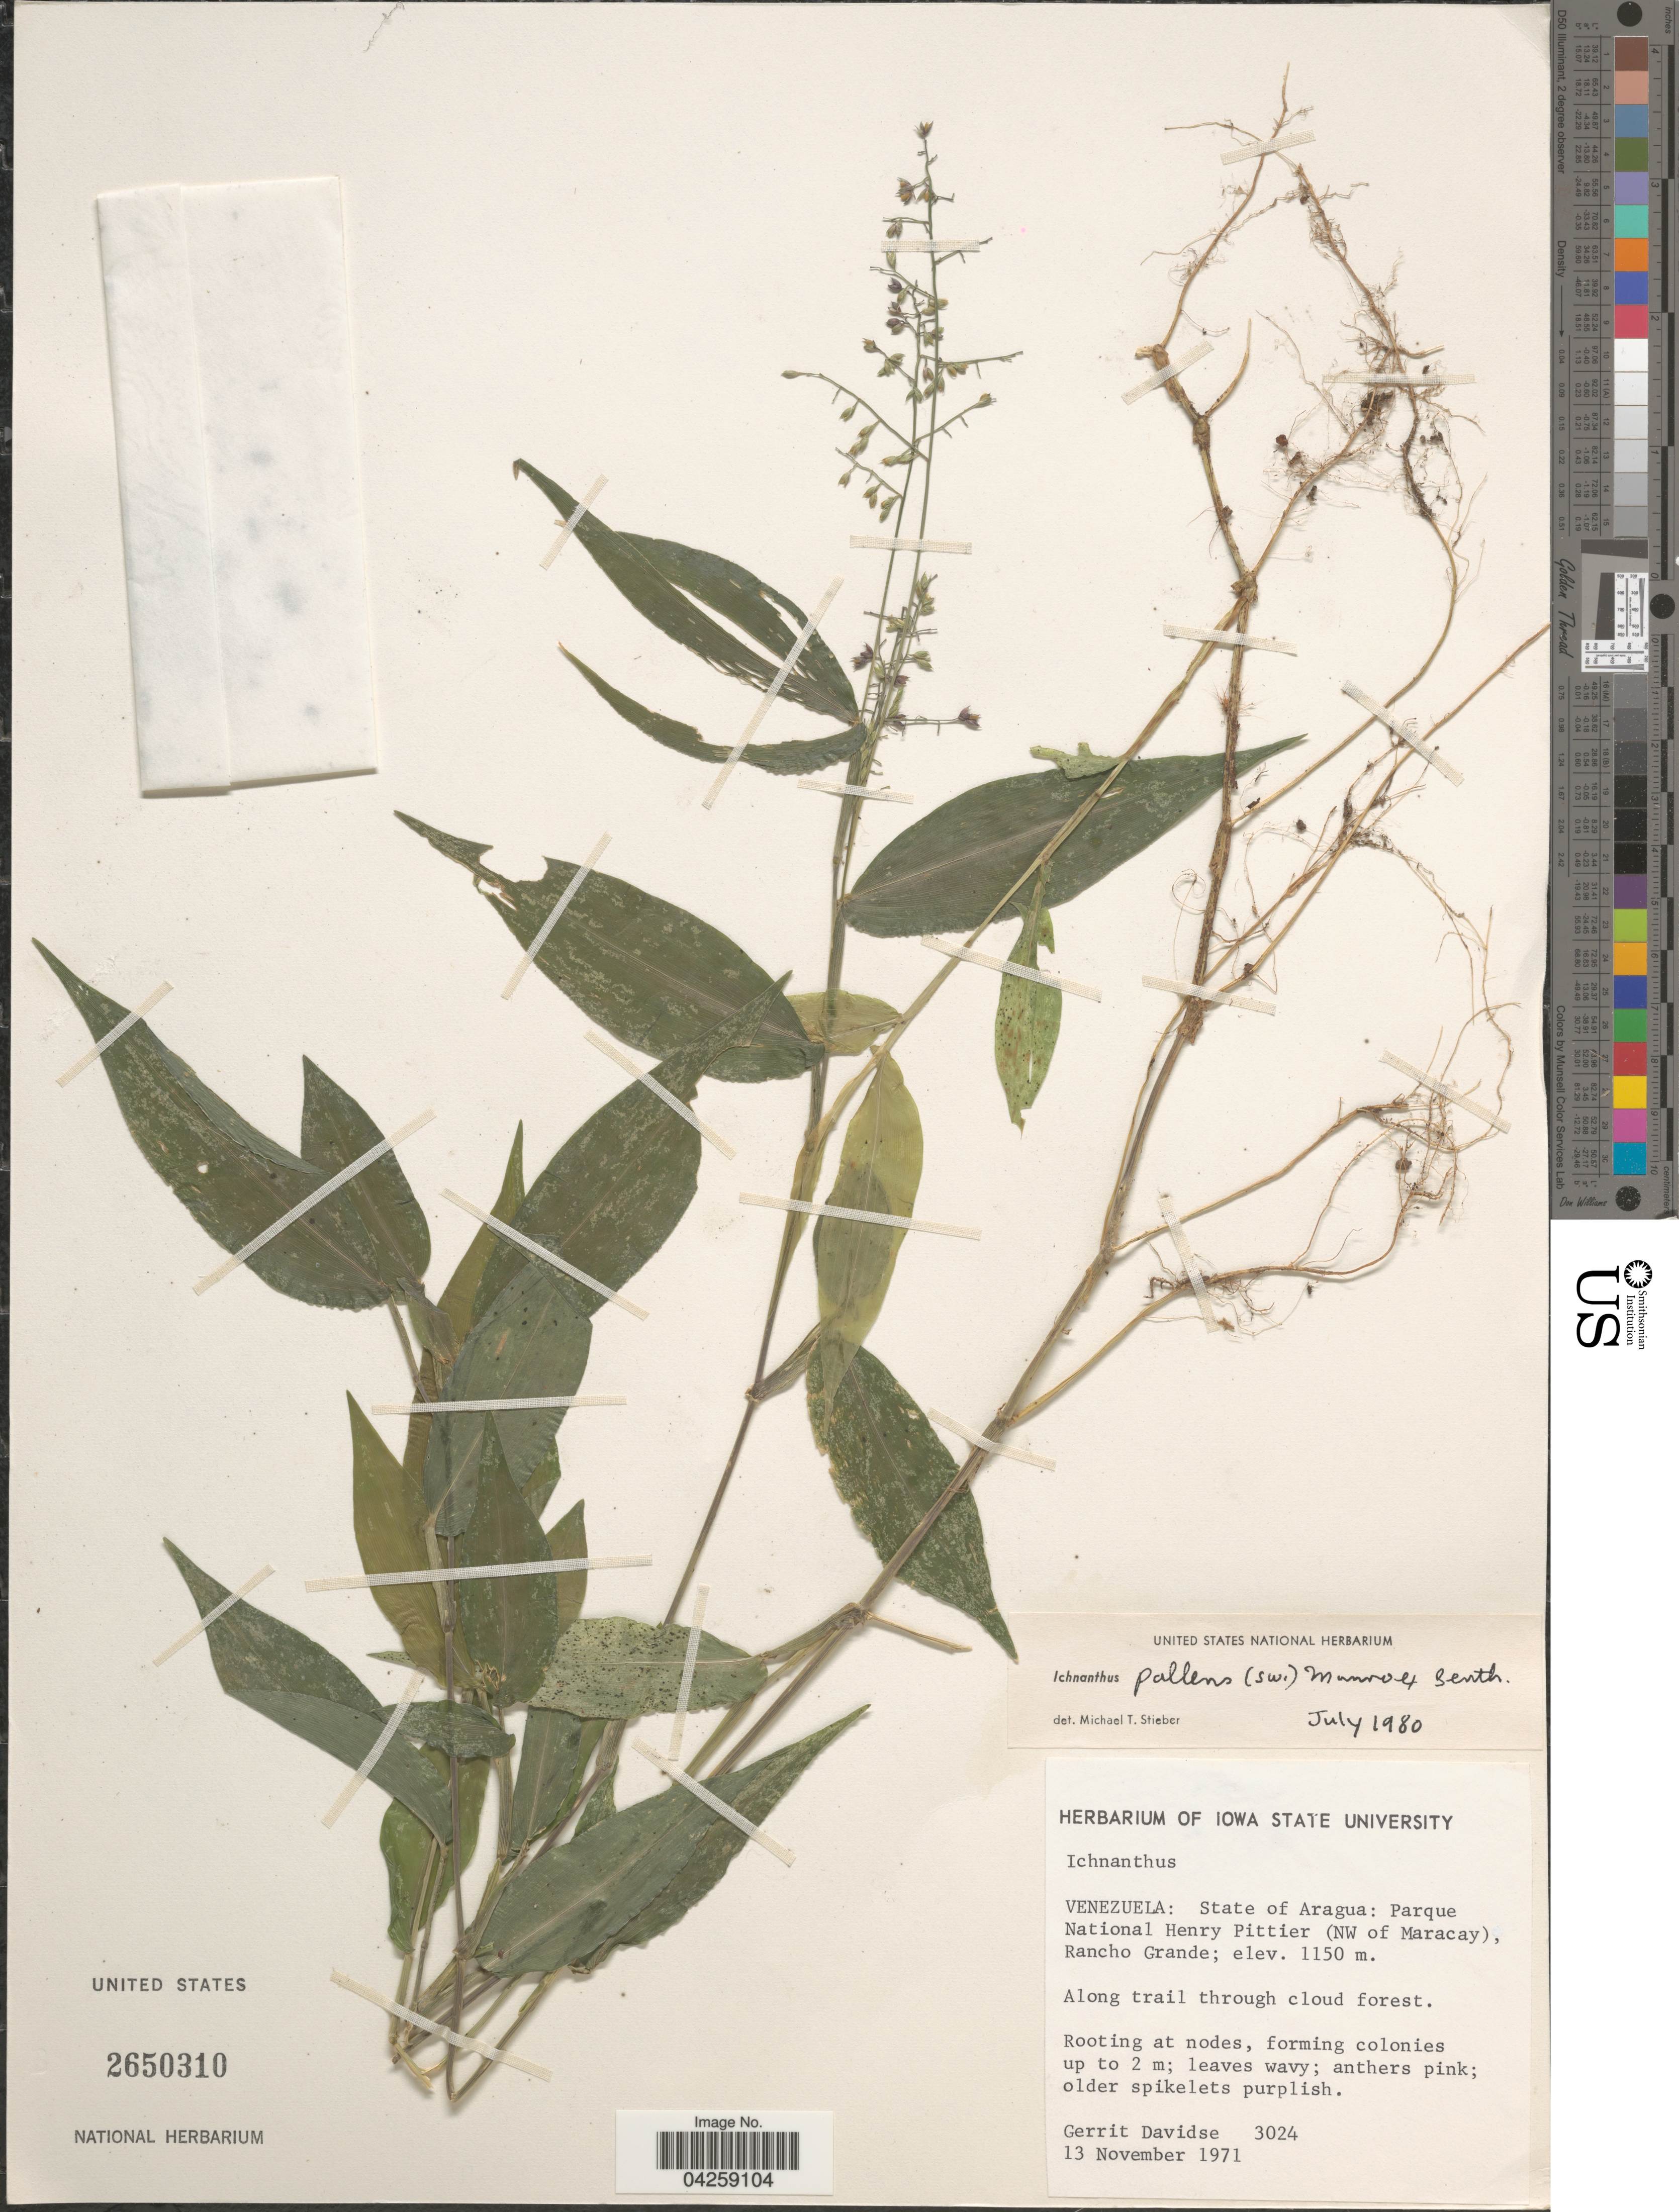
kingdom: Plantae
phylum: Tracheophyta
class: Liliopsida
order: Poales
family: Poaceae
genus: Ichnanthus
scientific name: Ichnanthus pallens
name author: (Sw.) Munro ex Benth.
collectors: G. Davidse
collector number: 3024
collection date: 1971-11-13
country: Venezuela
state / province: Aragua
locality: Parque National Henry Pittier (NW of Macaray), Rancho Grande. Along trail through cloud forest.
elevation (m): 1150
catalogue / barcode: US 2650310